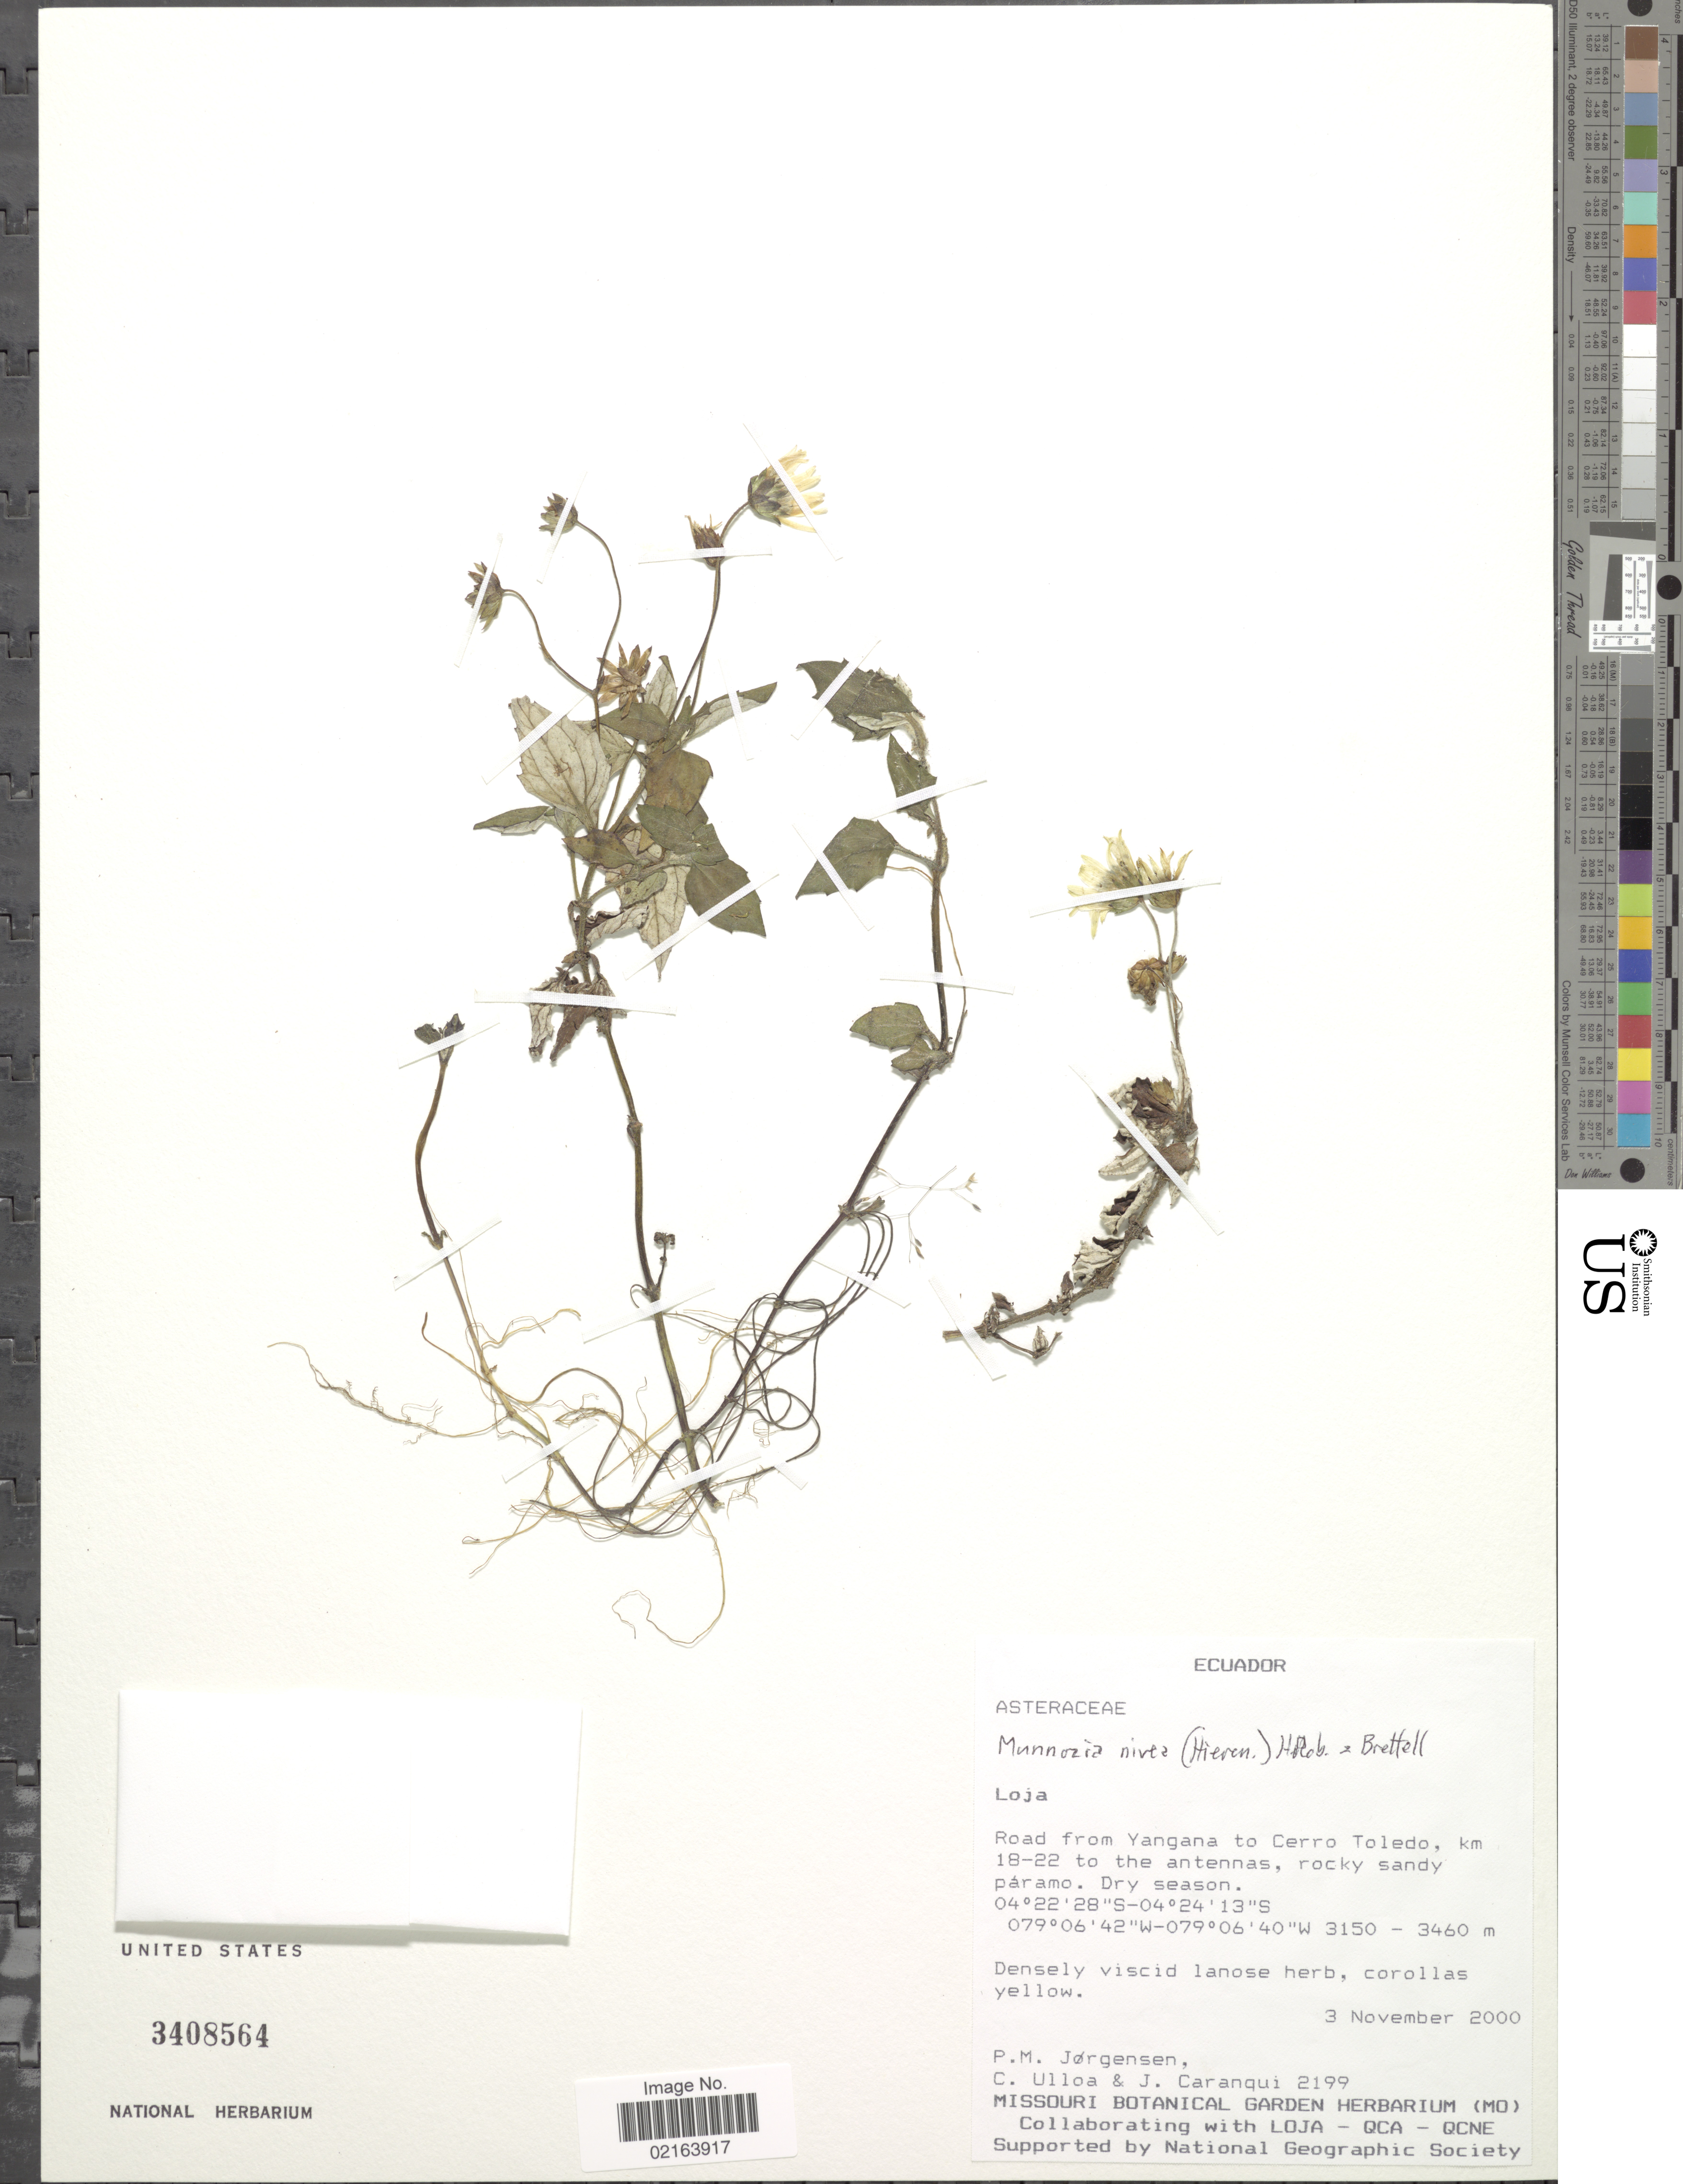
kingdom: Plantae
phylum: Tracheophyta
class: Magnoliopsida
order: Asterales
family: Asteraceae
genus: Munnozia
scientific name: Munnozia nivea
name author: (Hieron.) H. Rob. & Brettell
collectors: P. M. Jørgensen, C. Ulloa & J. Caranqui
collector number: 2199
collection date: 2000-11-03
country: Ecuador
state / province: Loja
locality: Loja, Road from Yangana to Cerro Toledo, km 18-22 to the antennas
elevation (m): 3150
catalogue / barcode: US 3408564